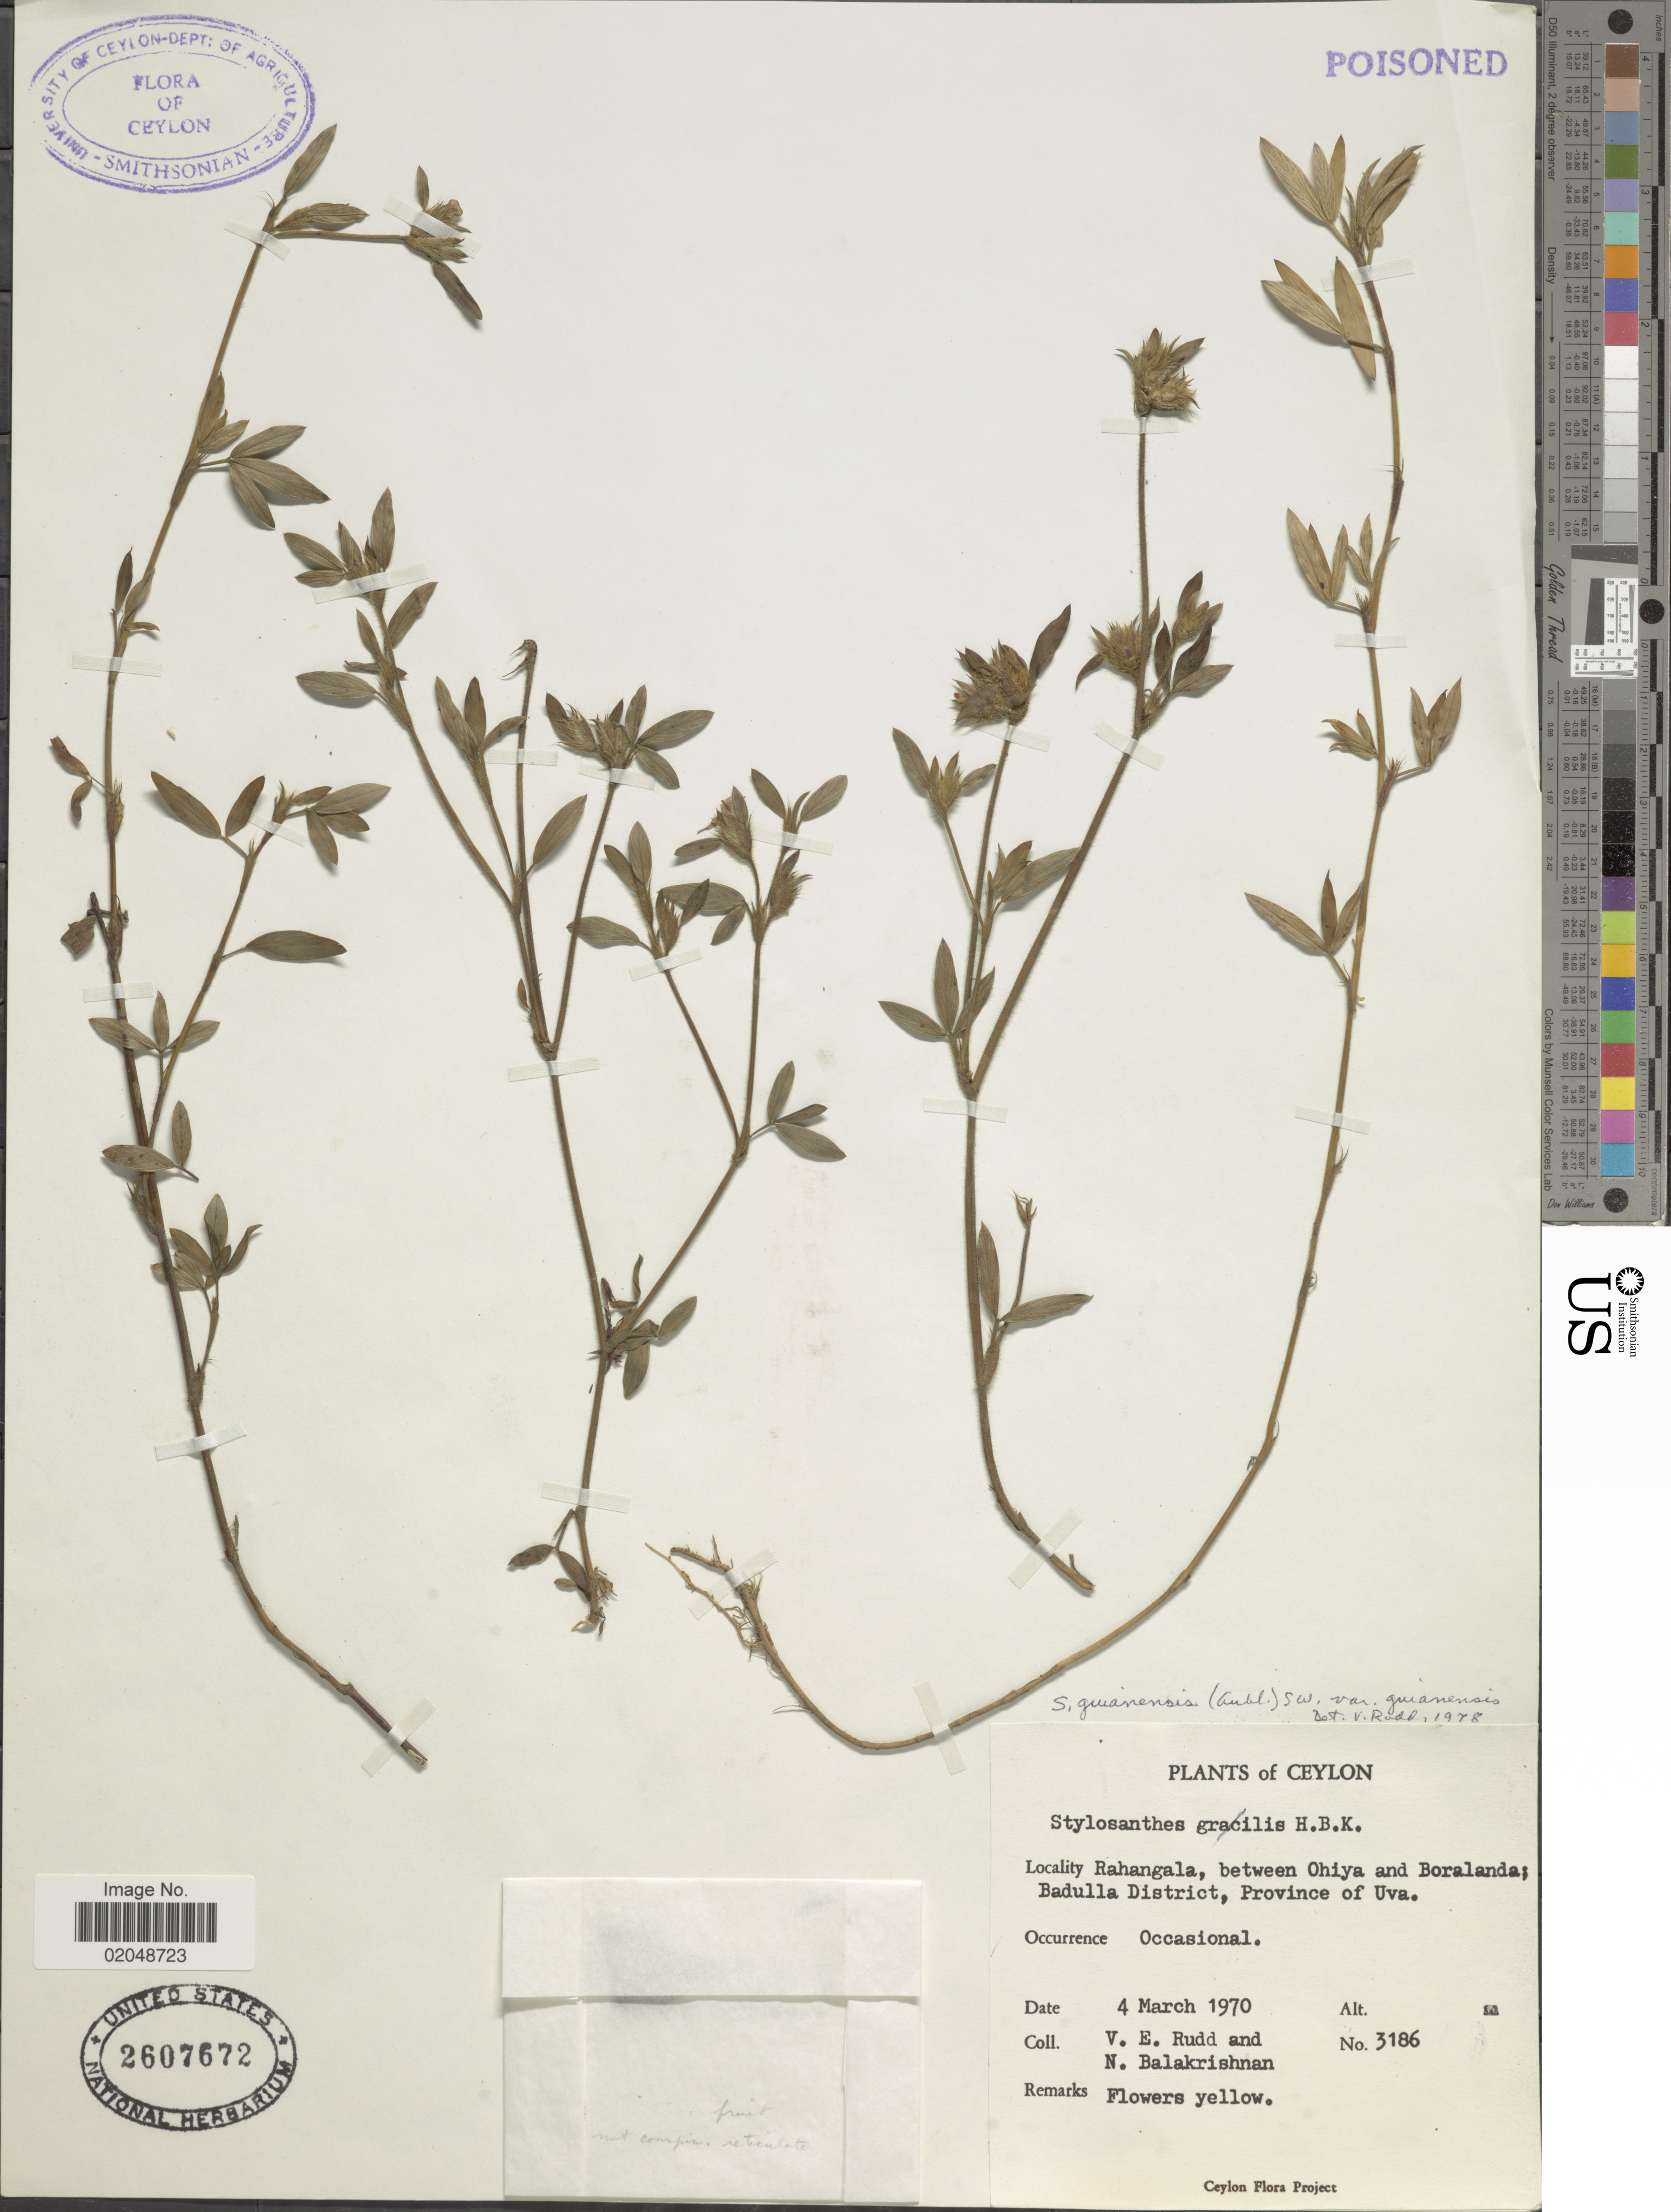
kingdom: Plantae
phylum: Tracheophyta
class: Magnoliopsida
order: Fabales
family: Fabaceae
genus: Stylosanthes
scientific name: Stylosanthes guianensis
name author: (Aubl.) Sw.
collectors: V. E. Rudd & N. Balakrishnan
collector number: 3186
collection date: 1970-03-04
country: Sri Lanka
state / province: Uva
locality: Rahangala, between Ohiya and Boralanda; Badulla District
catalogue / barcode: US 2607672